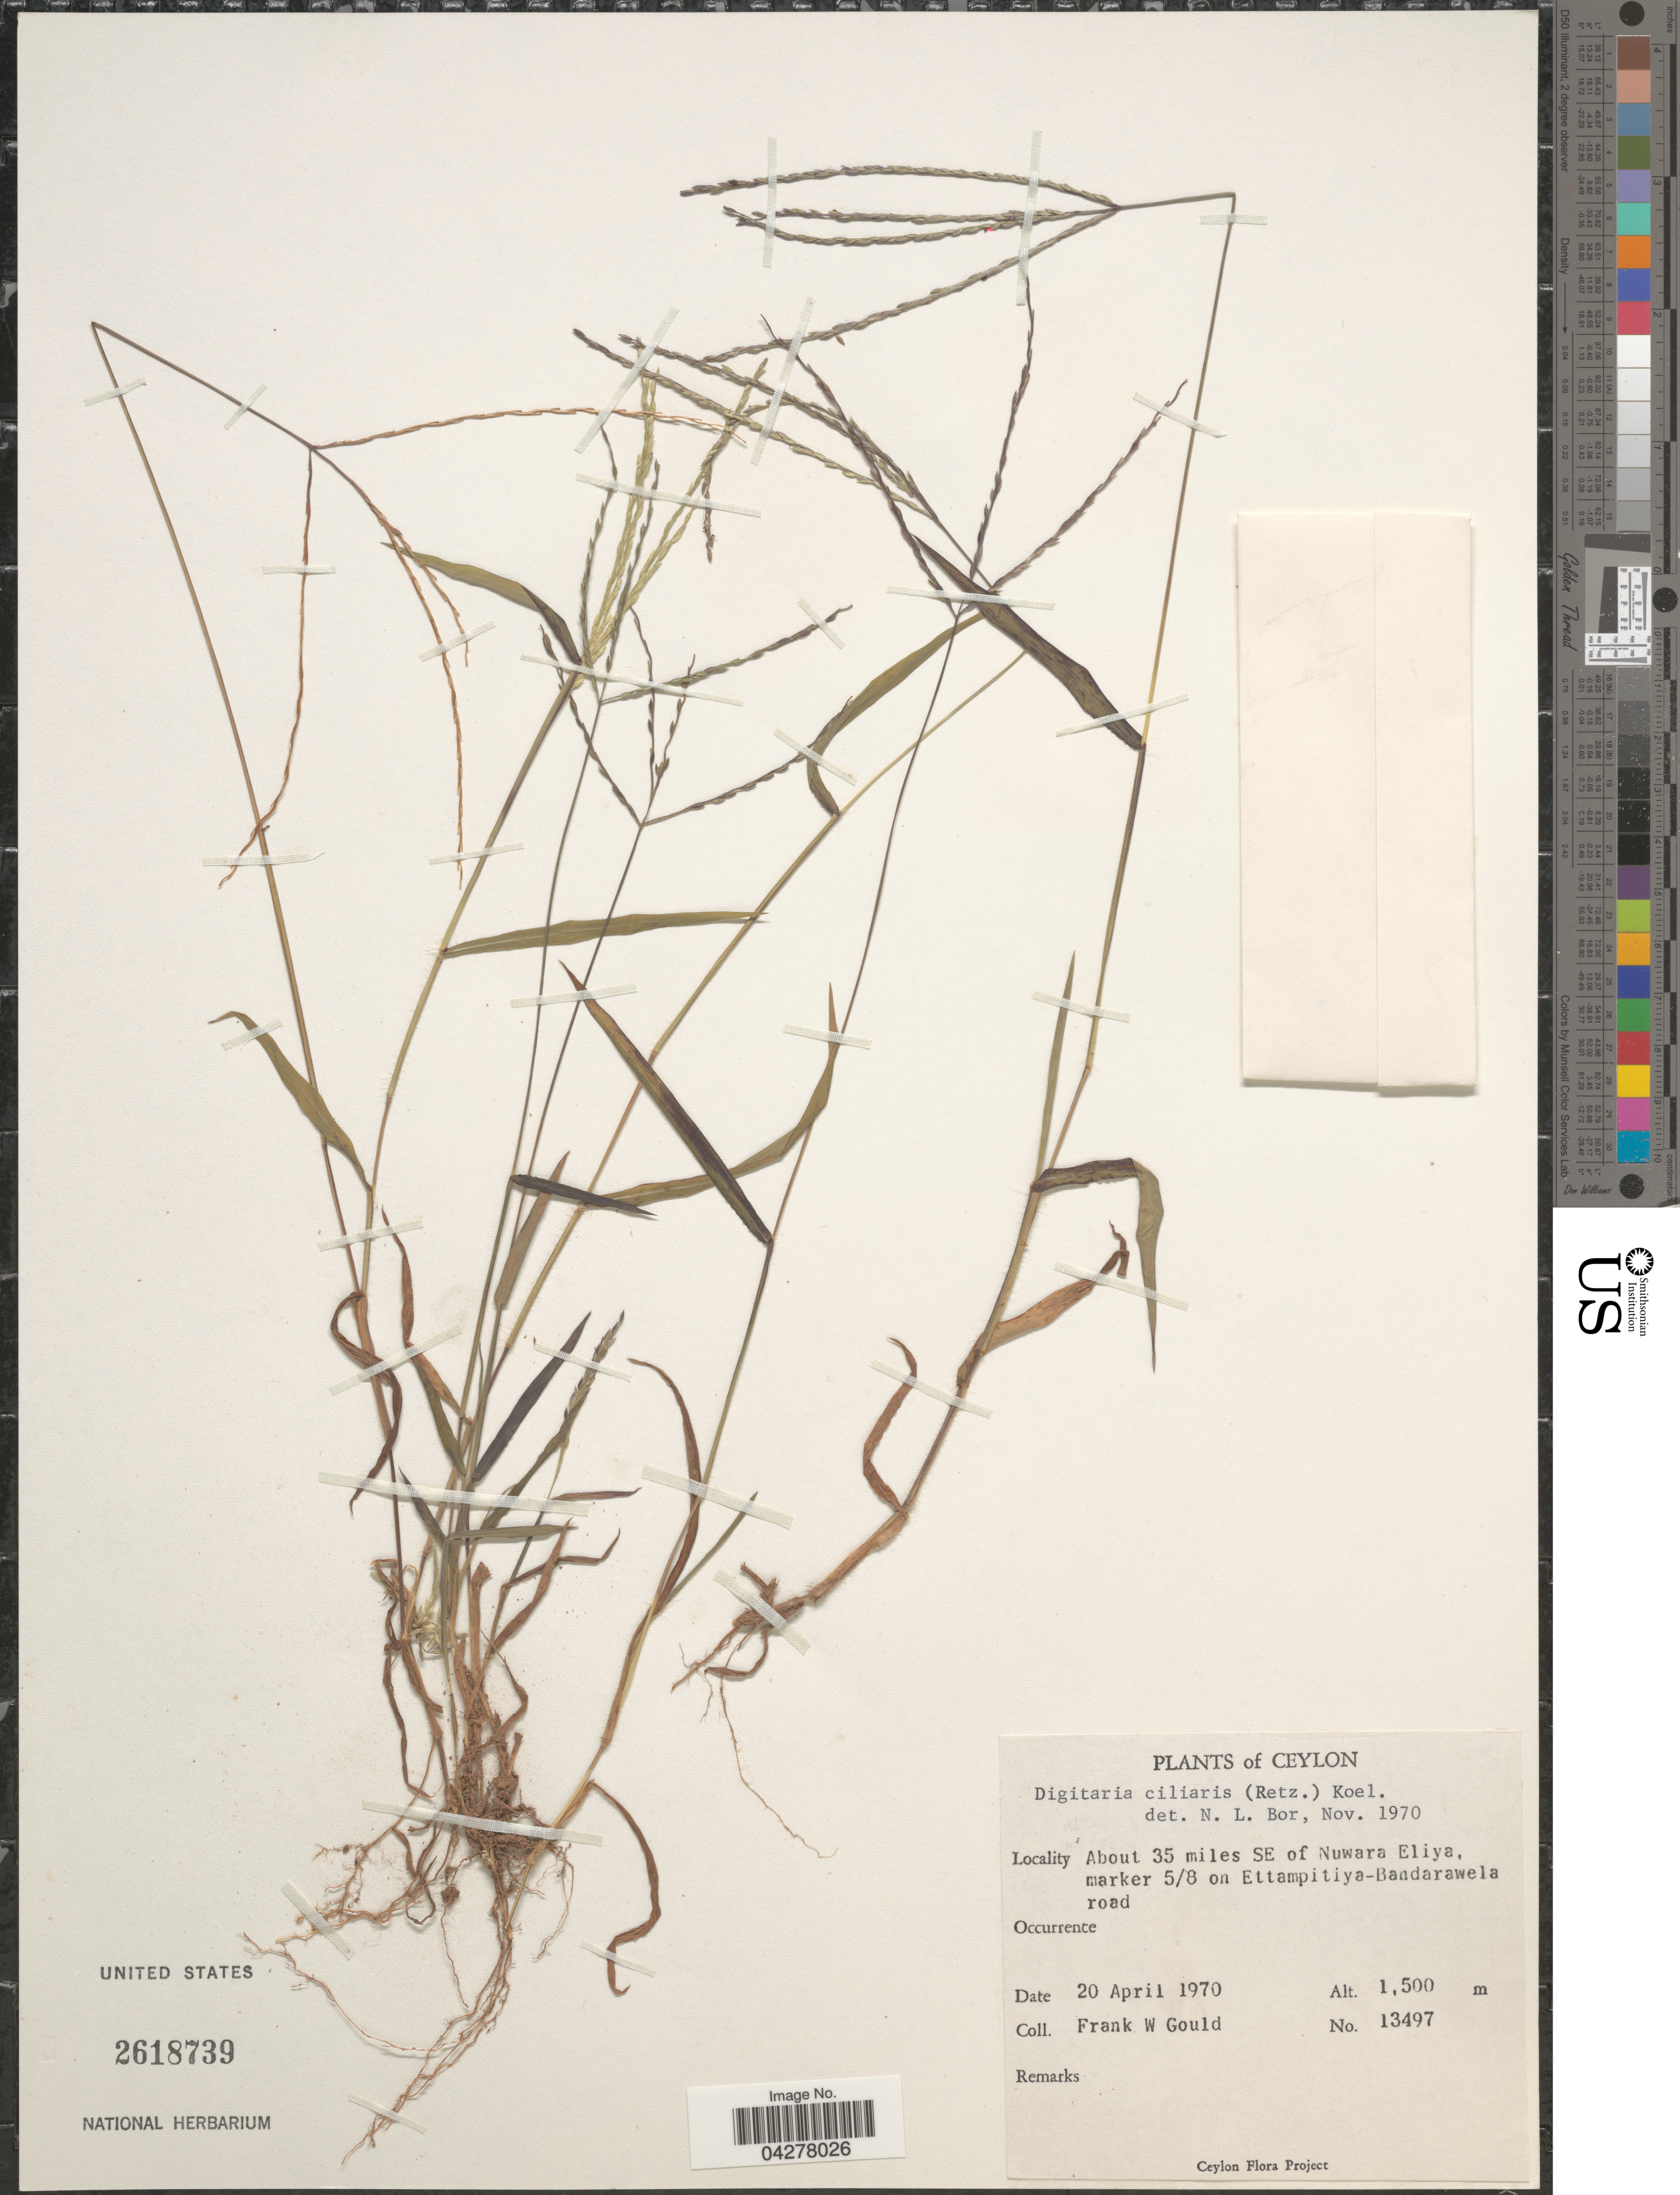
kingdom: Plantae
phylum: Tracheophyta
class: Liliopsida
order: Poales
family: Poaceae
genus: Digitaria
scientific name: Digitaria ciliaris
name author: (Retz.) Koeler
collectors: F. W. Gould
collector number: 13497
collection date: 1970-04-20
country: Sri Lanka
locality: Ceylon. About 35 miles SE of Nuwara Eliya, marker 5/8 on Ettampitiya-Bandarawela road.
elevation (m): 1500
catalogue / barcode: US 2618739